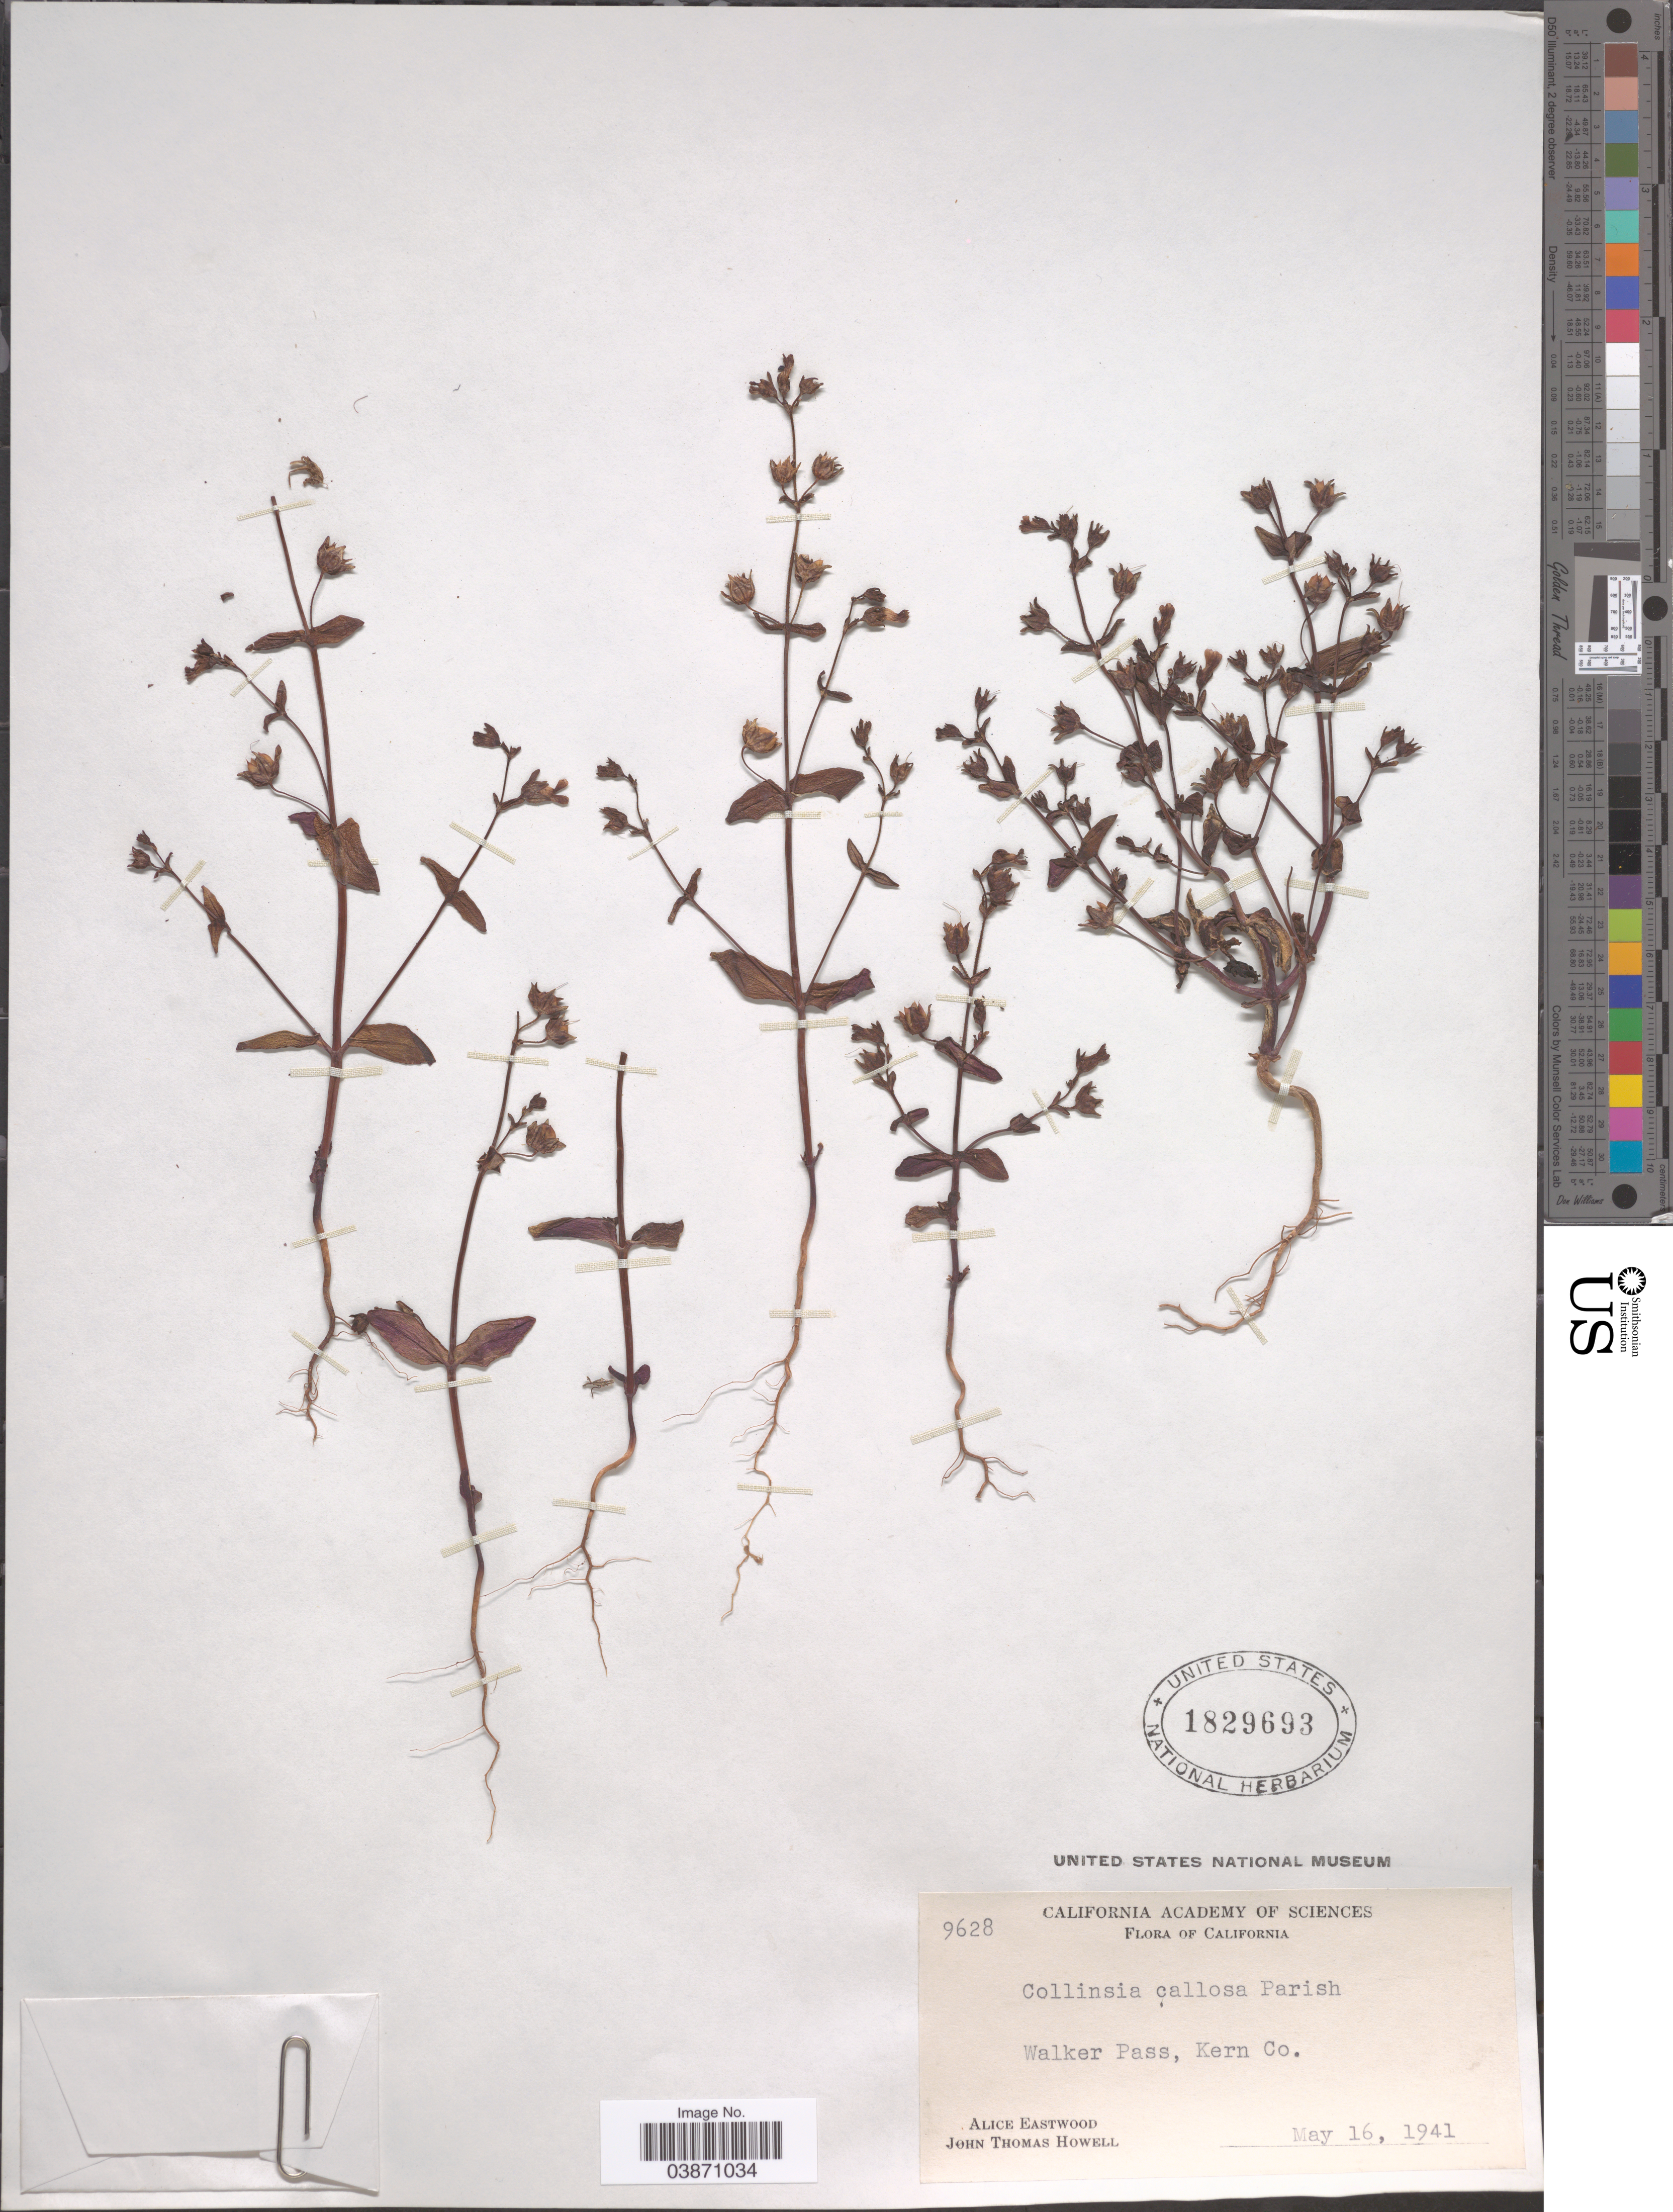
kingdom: Plantae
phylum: Tracheophyta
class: Magnoliopsida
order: Lamiales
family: Plantaginaceae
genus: Collinsia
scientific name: Collinsia callosa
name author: Parish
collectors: A. Eastwood & J. T. Howell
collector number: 9628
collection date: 1941-05-16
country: United States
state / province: California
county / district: Kern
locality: Walker Pass, Kern Co.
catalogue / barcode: US 1829693